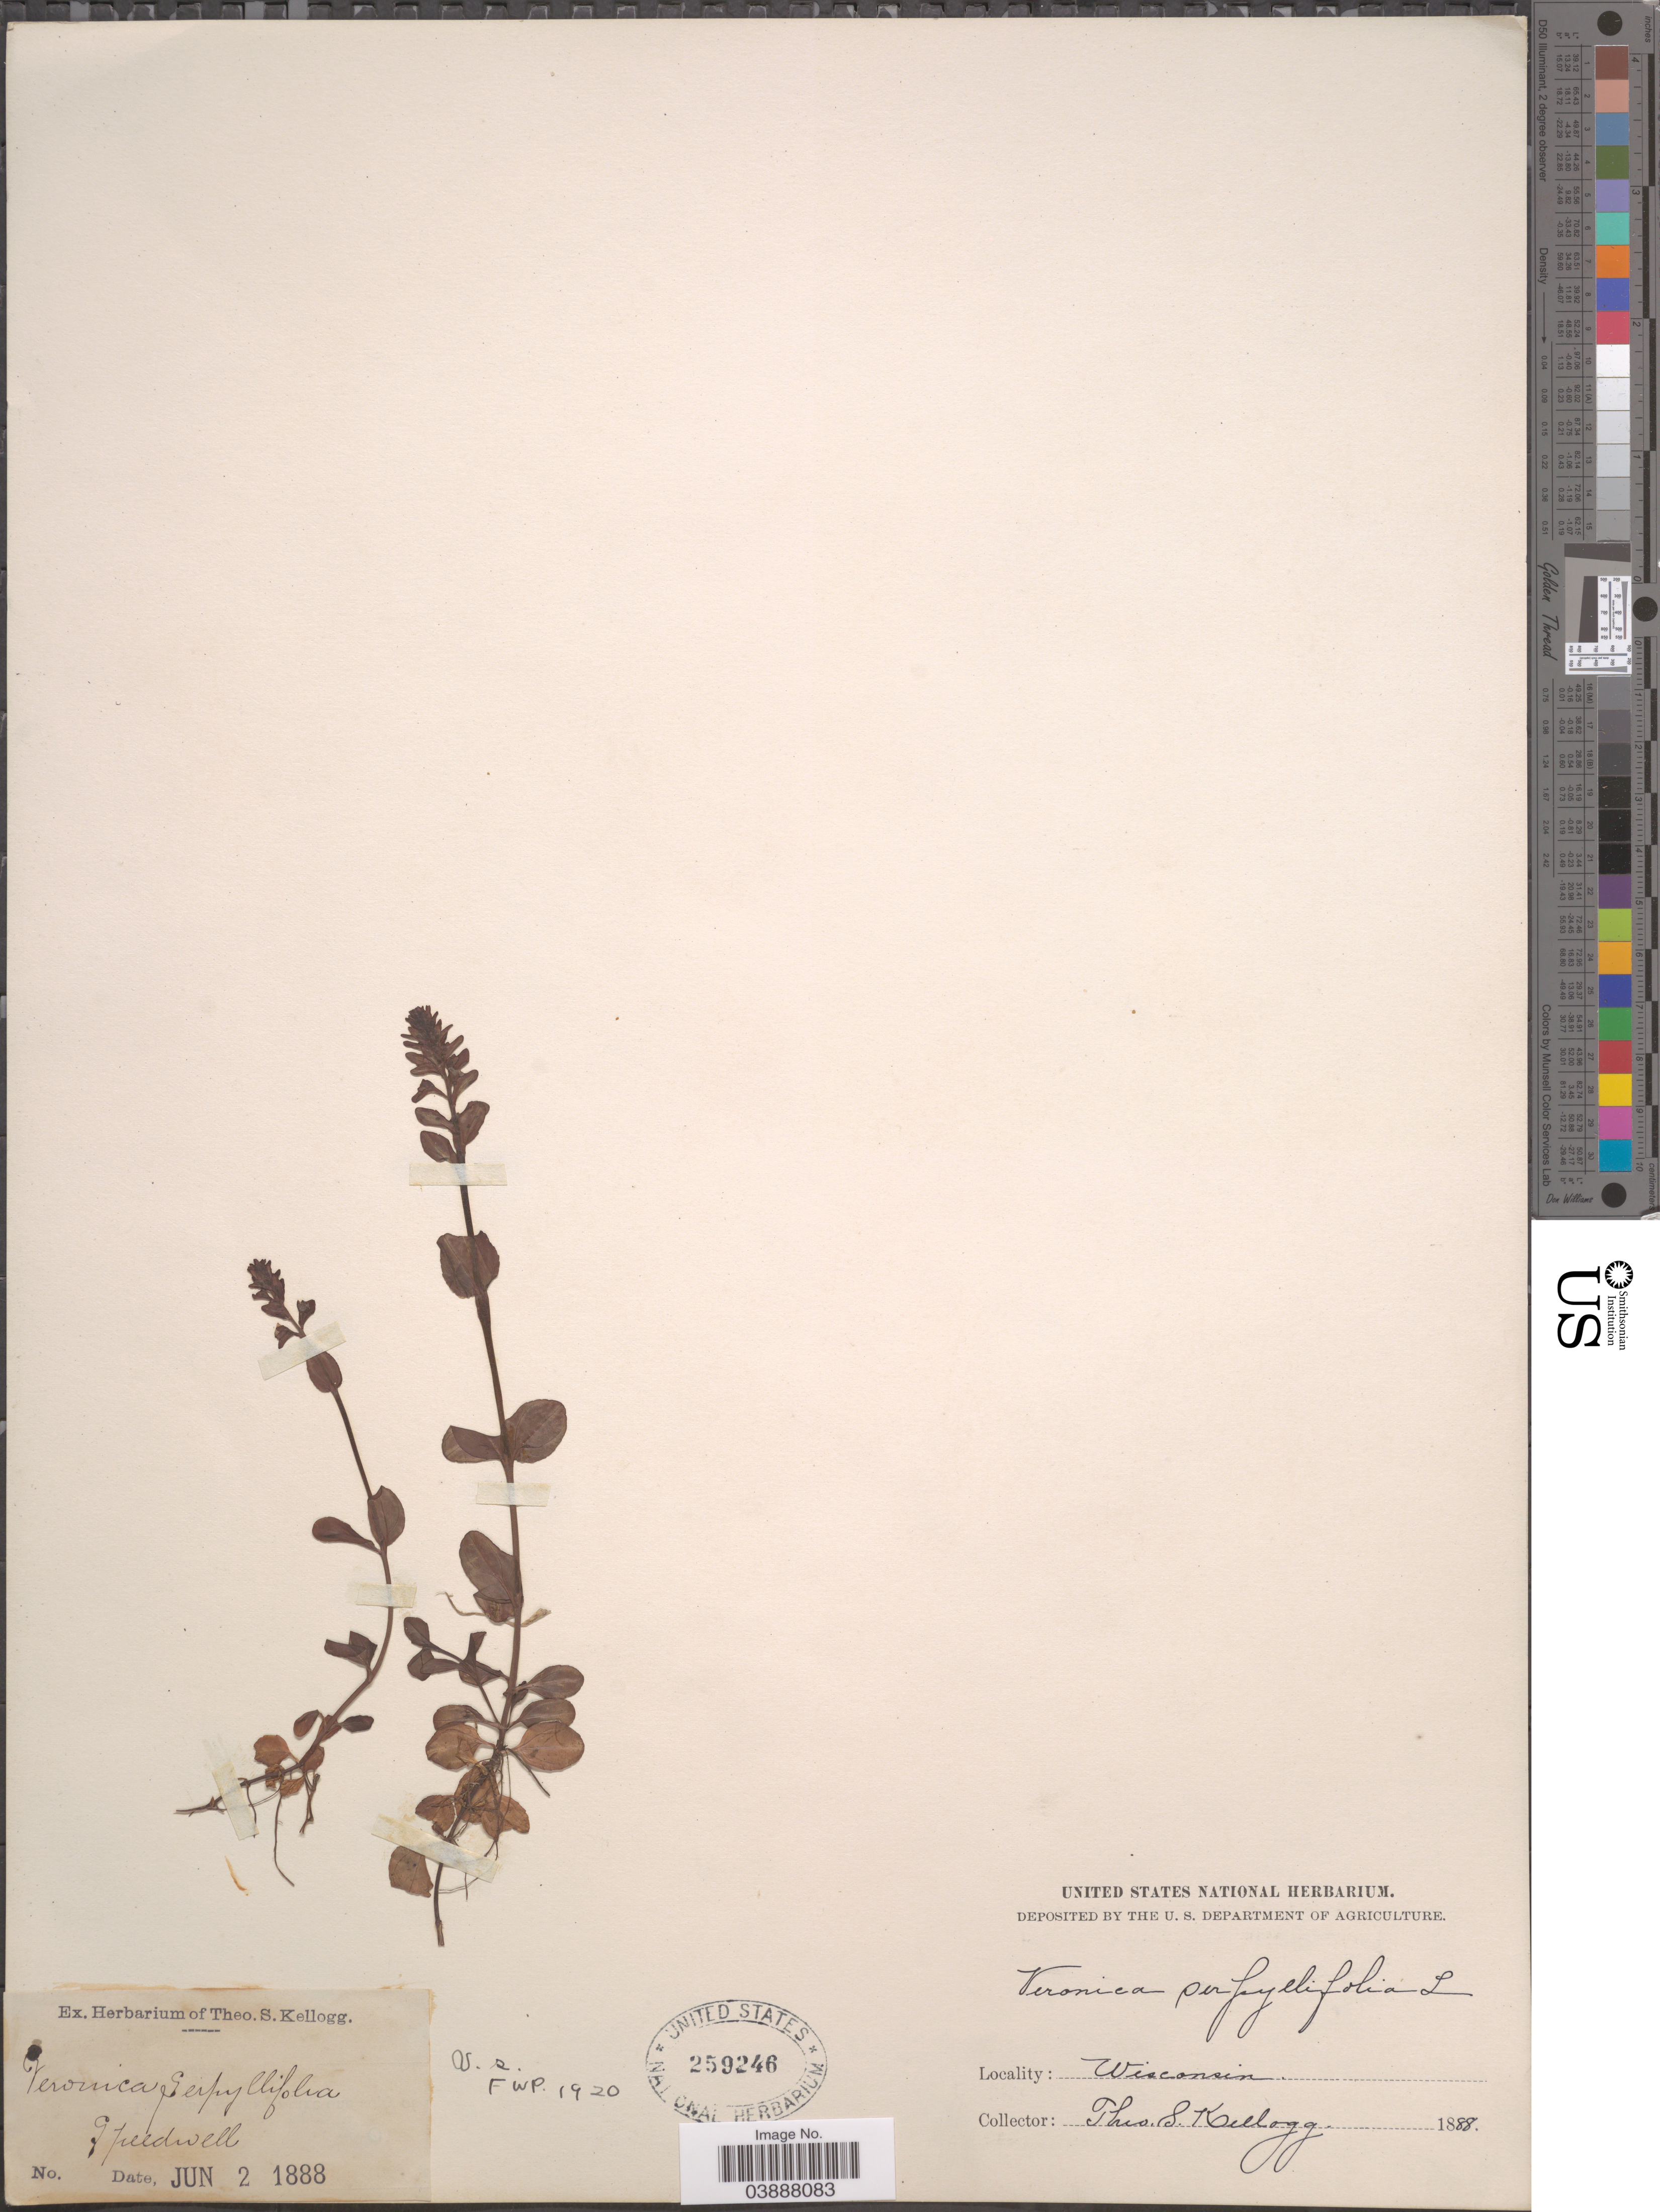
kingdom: Plantae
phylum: Tracheophyta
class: Magnoliopsida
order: Lamiales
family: Plantaginaceae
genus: Veronica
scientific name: Veronica serpyllifolia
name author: L.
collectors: T. S. Kellogg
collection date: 1888-06-02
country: United States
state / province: Wisconsin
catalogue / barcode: US 259246